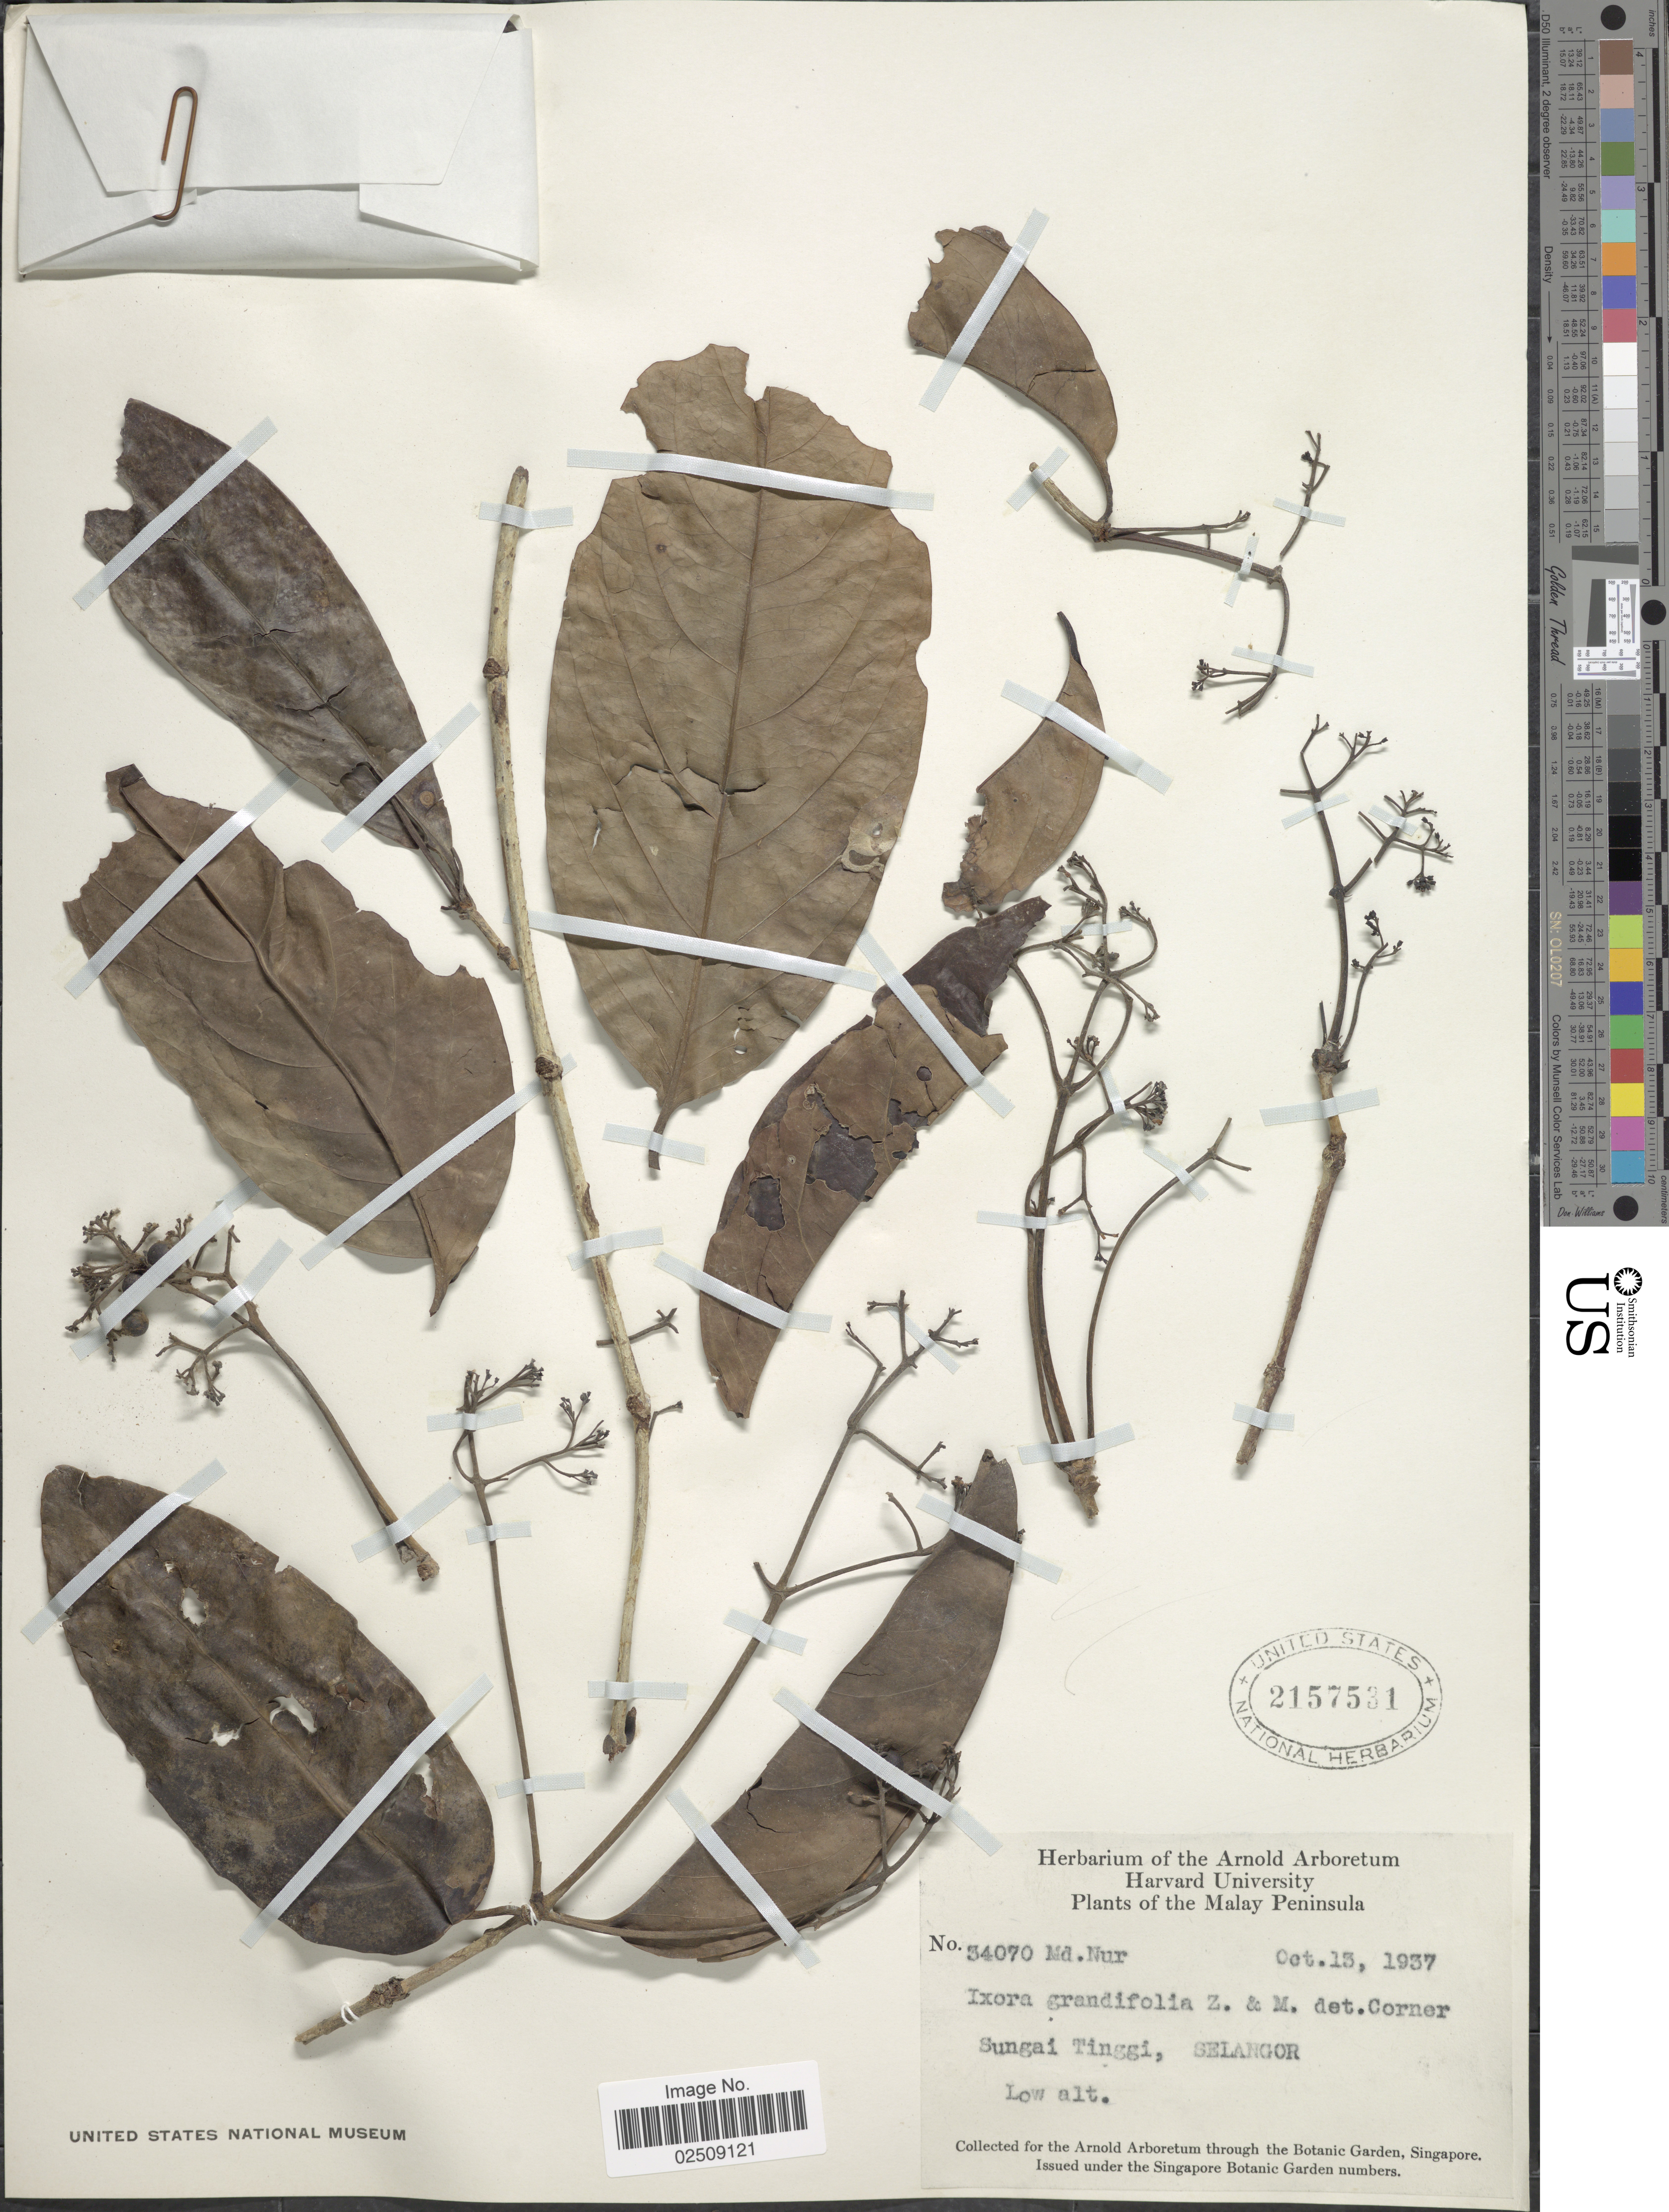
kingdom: Plantae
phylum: Tracheophyta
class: Magnoliopsida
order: Gentianales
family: Rubiaceae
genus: Ixora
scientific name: Ixora grandifolia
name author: (Blume) Zoll. & Moritzi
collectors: M. Nur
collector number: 34070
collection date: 1937-10-13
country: Malaysia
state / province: Selangor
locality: Sungai Tinggi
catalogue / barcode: US 2157531